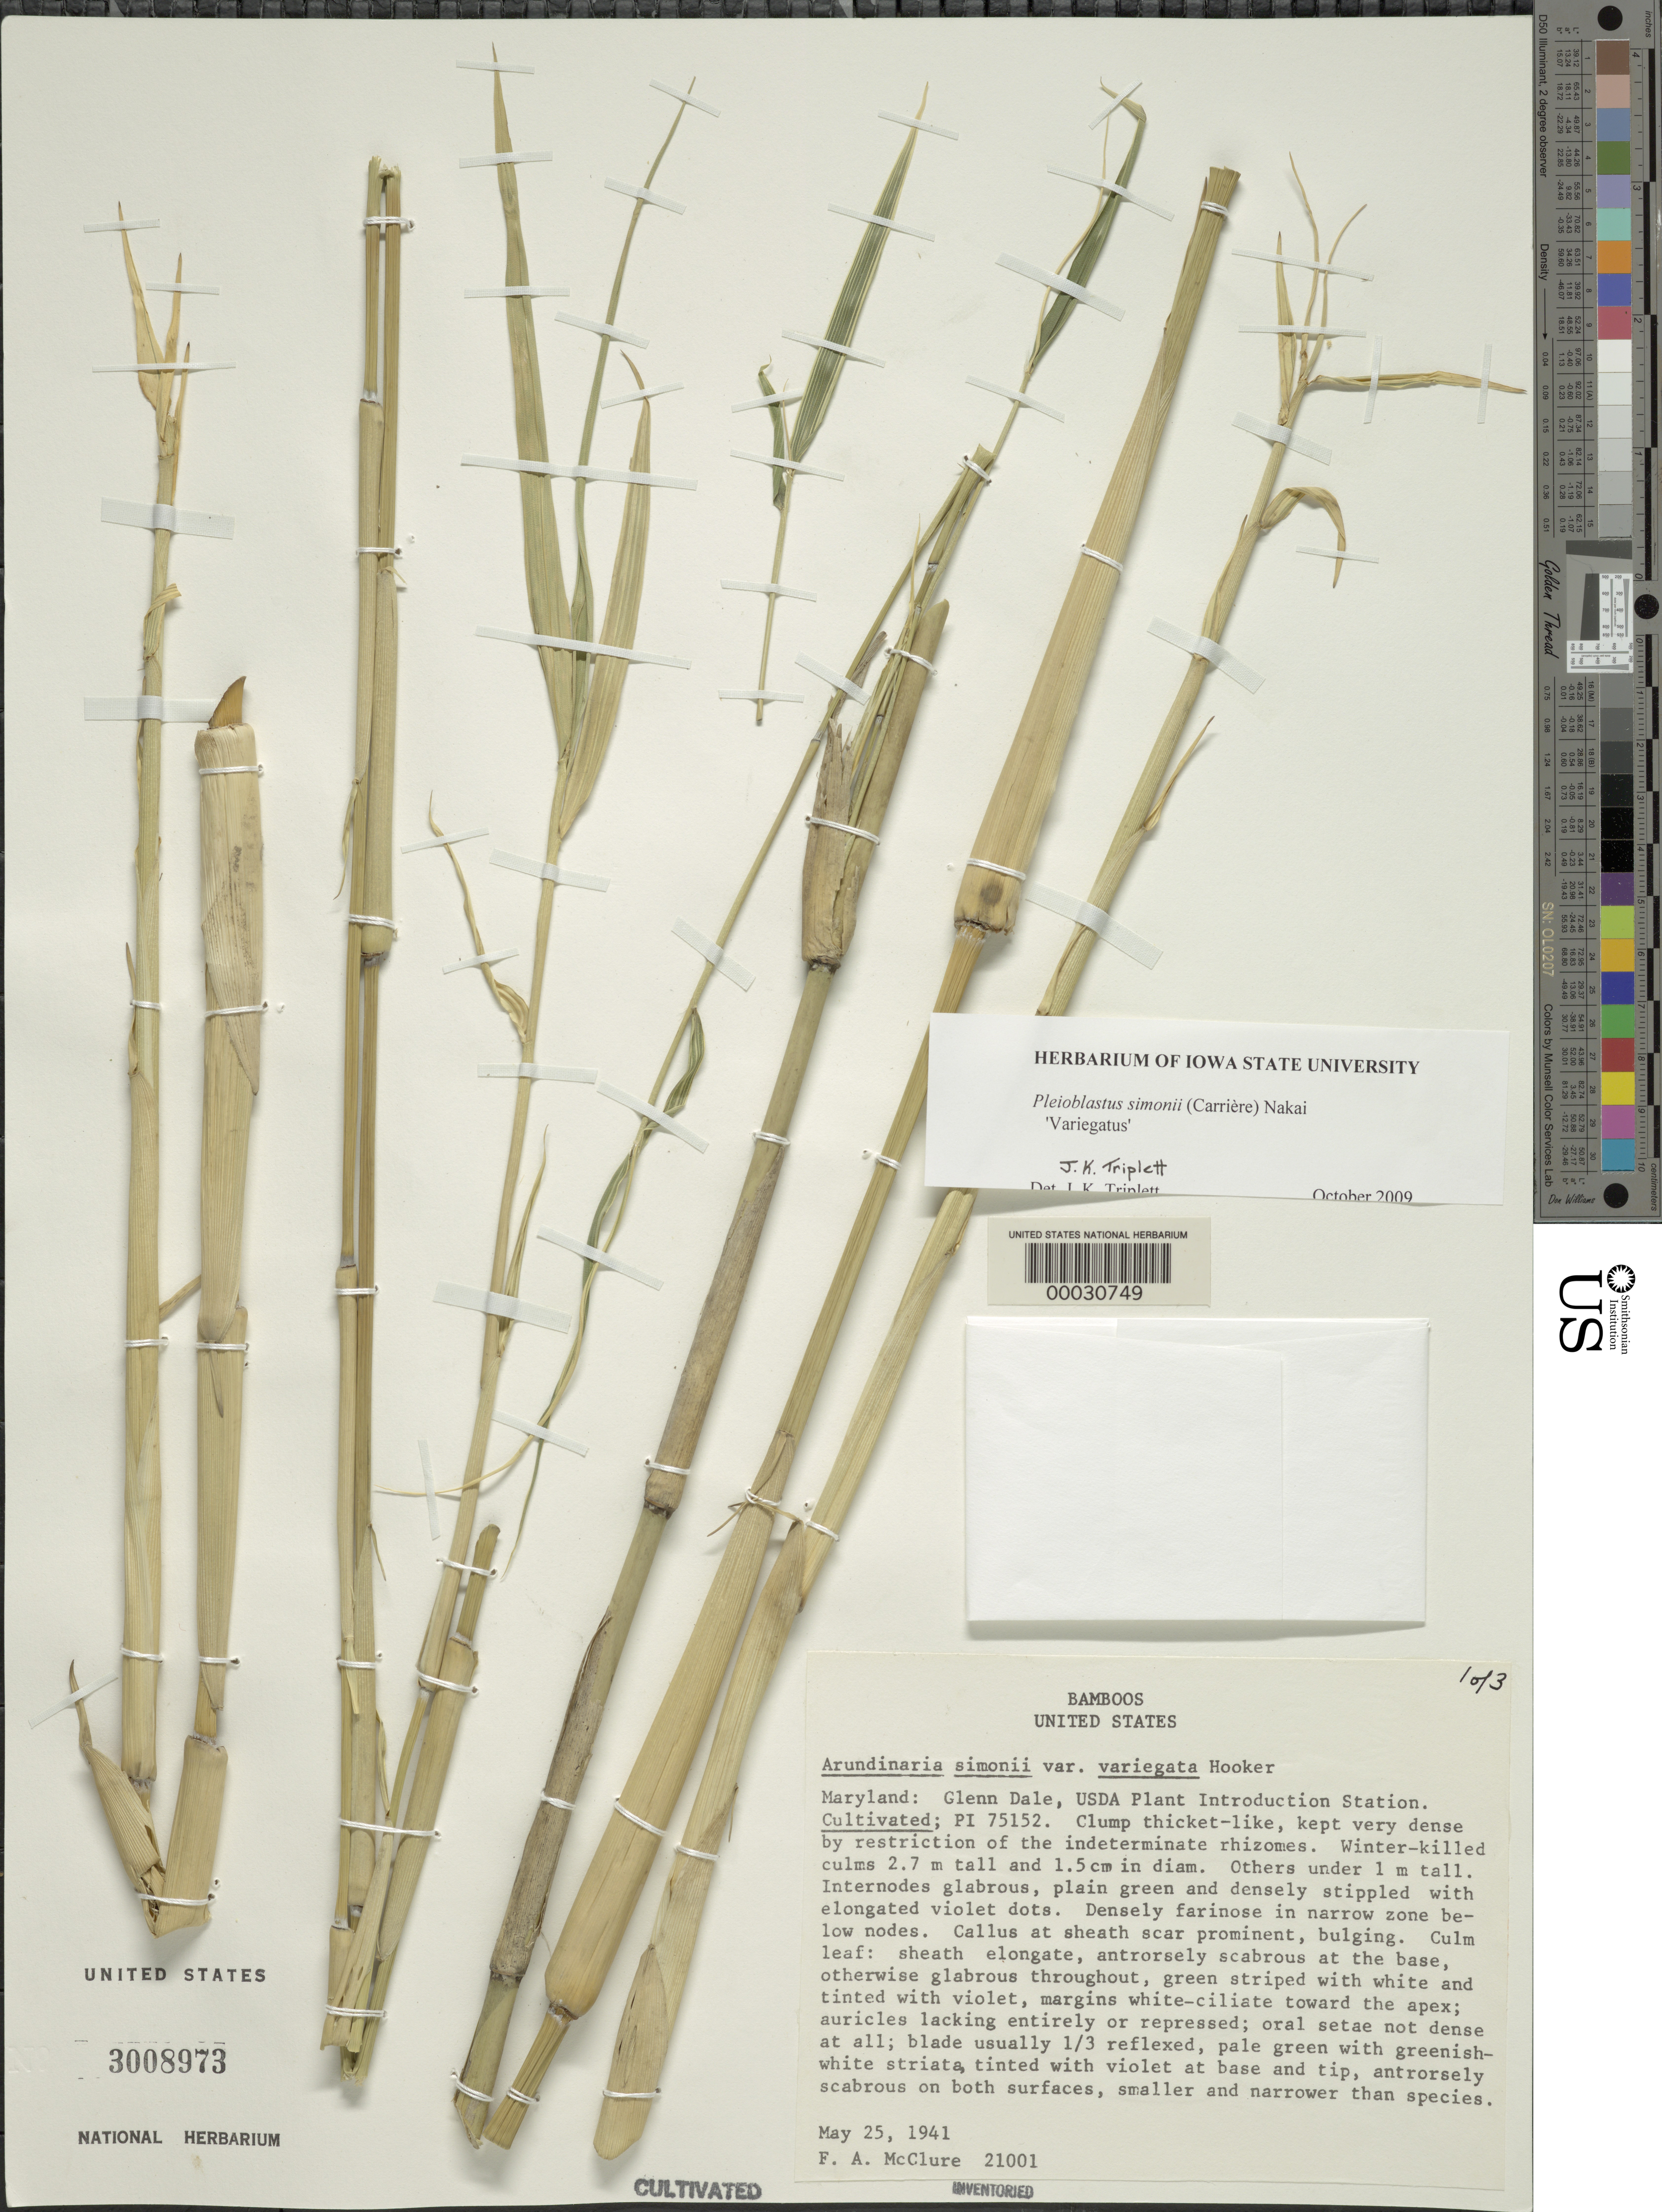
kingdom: Plantae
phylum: Tracheophyta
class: Liliopsida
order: Poales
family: Poaceae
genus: Pleioblastus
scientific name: Pleioblastus simonii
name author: (Carrière) Nakai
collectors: F. A. McClure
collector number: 21001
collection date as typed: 25 May 1941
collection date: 1941-05-25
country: United States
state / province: Maryland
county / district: Prince George's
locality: Usda plant introduction station - glenn dale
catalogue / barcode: US 3008973